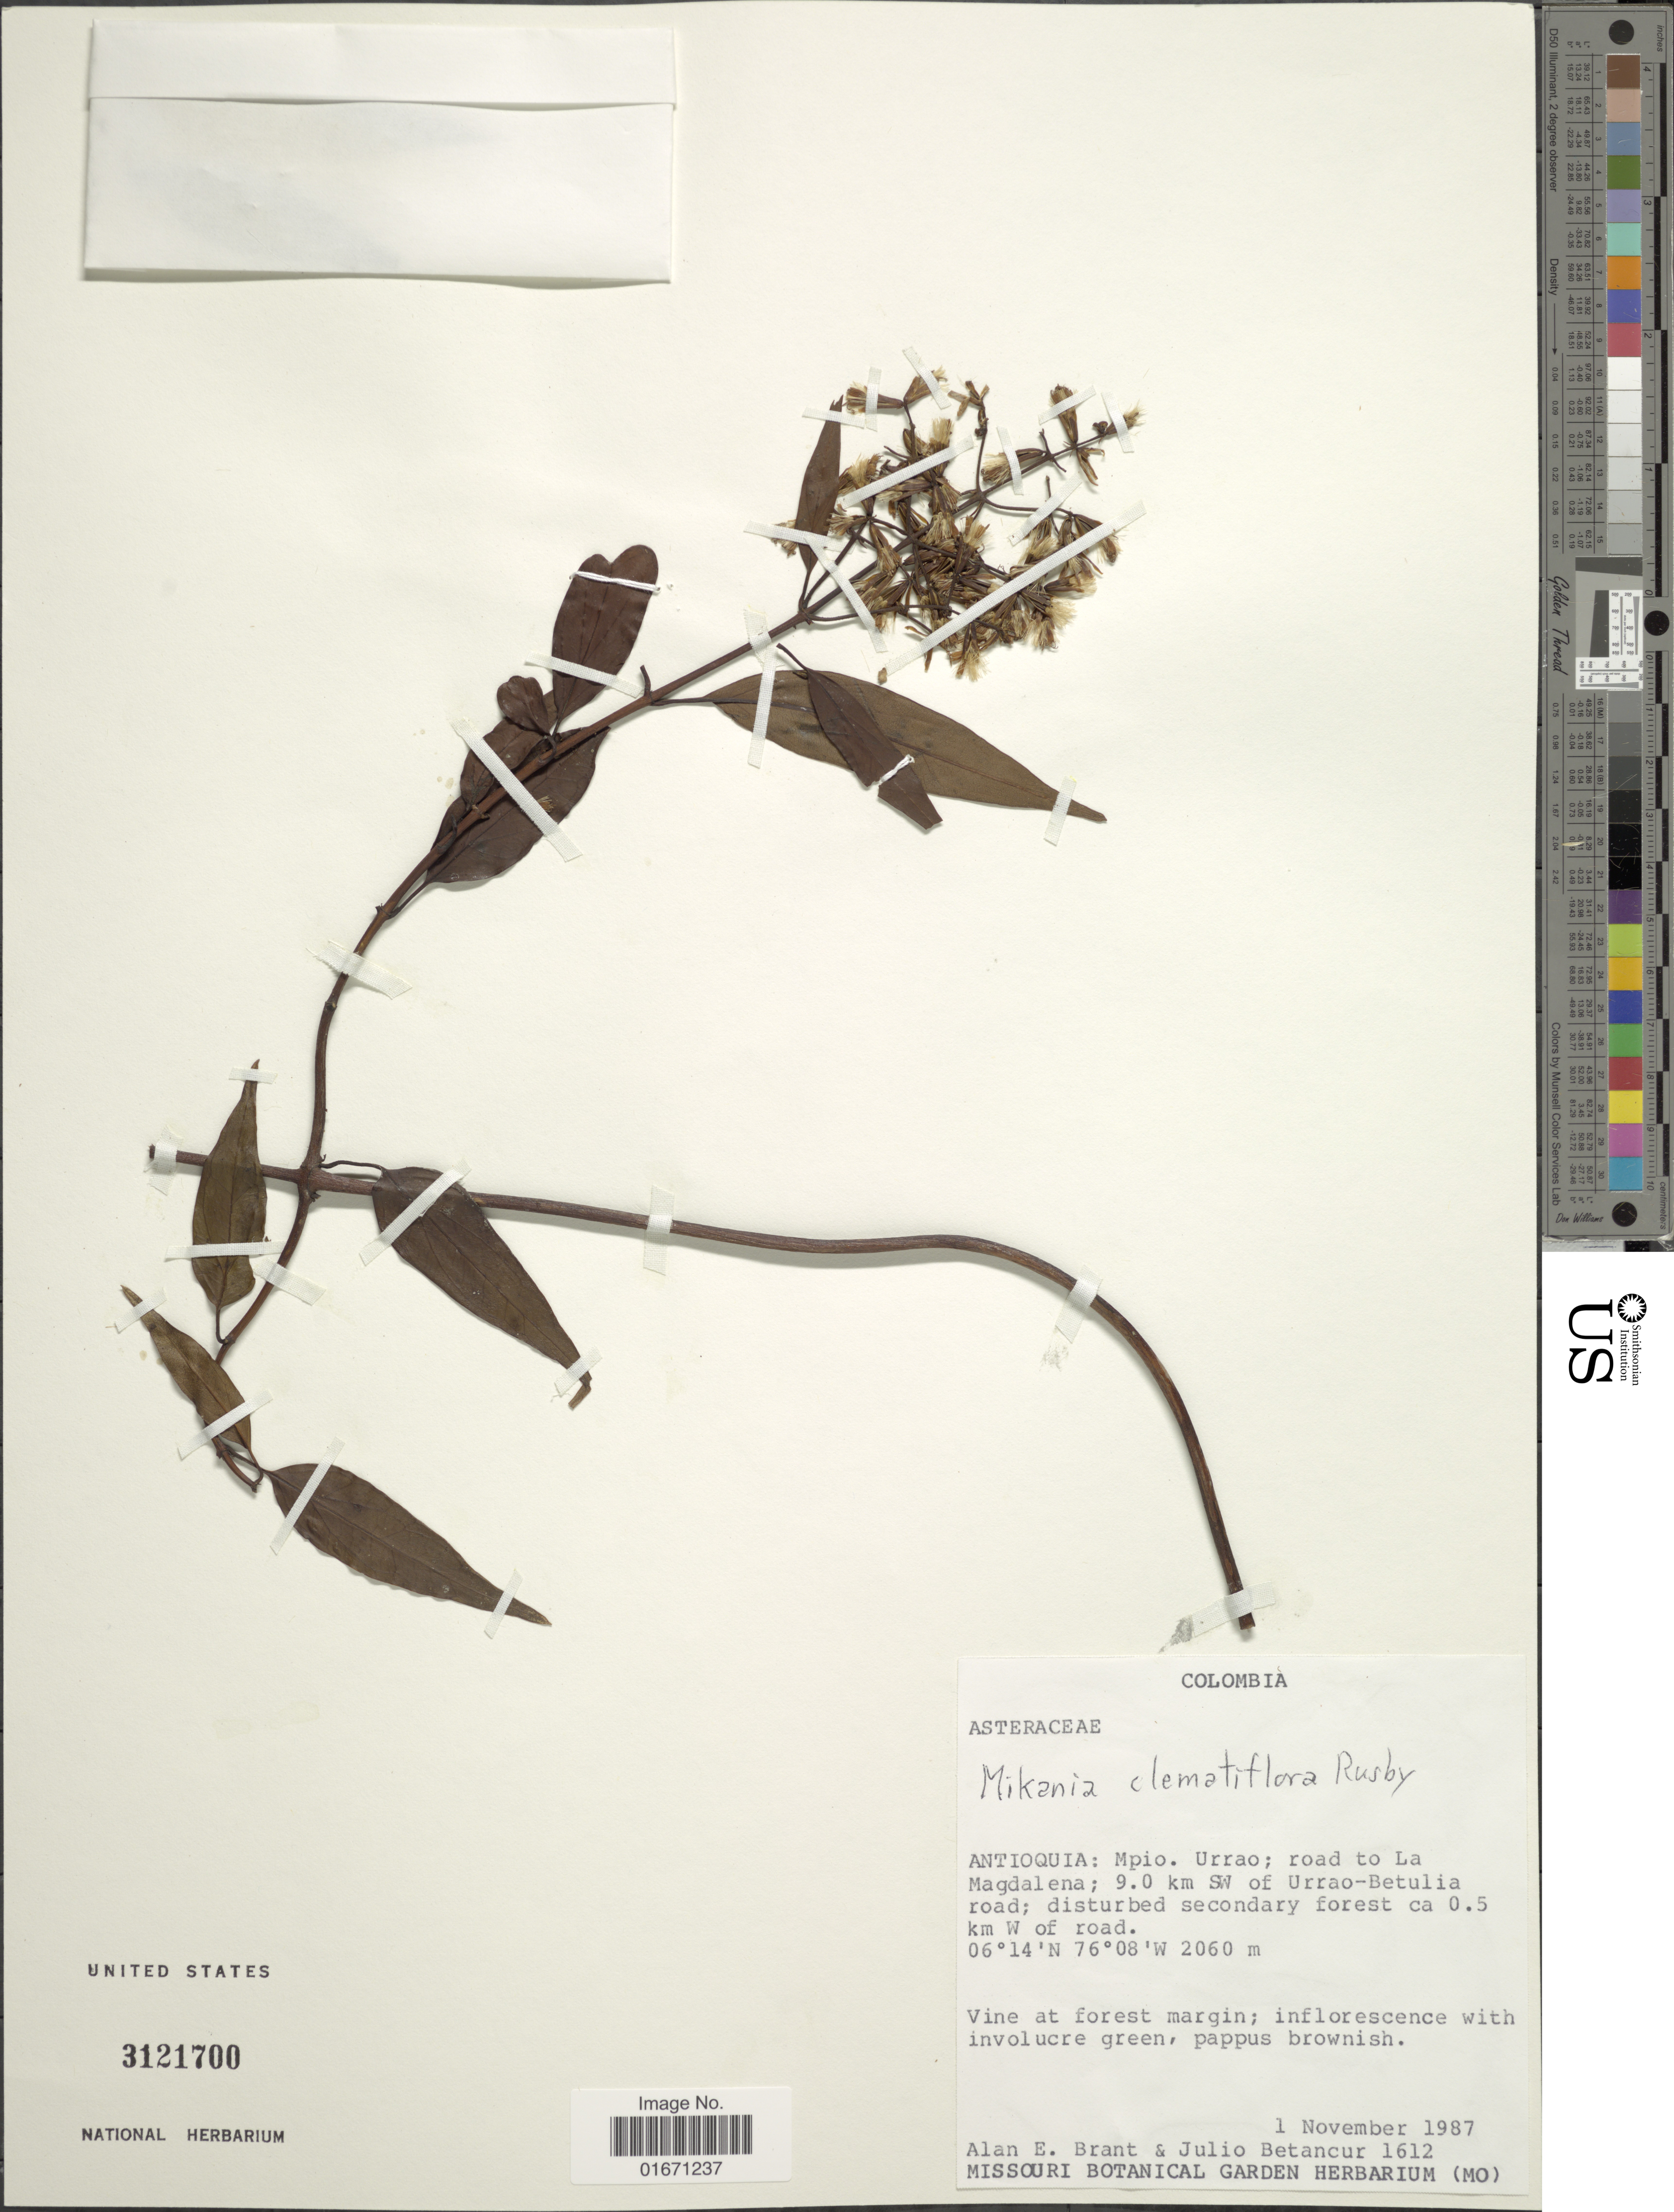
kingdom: Plantae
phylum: Tracheophyta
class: Magnoliopsida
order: Asterales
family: Asteraceae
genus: Mikania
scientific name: Mikania clematidiflora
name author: Rusby ex B.L. Rob.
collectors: A. Brant & J. Betancur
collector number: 1612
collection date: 1987-11-01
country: Colombia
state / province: Antioquia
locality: Mpio. Aurrao, road to La Magdalena, 9.0 km SW of Urrao-Betulia road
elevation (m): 2060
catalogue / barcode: US 3121700